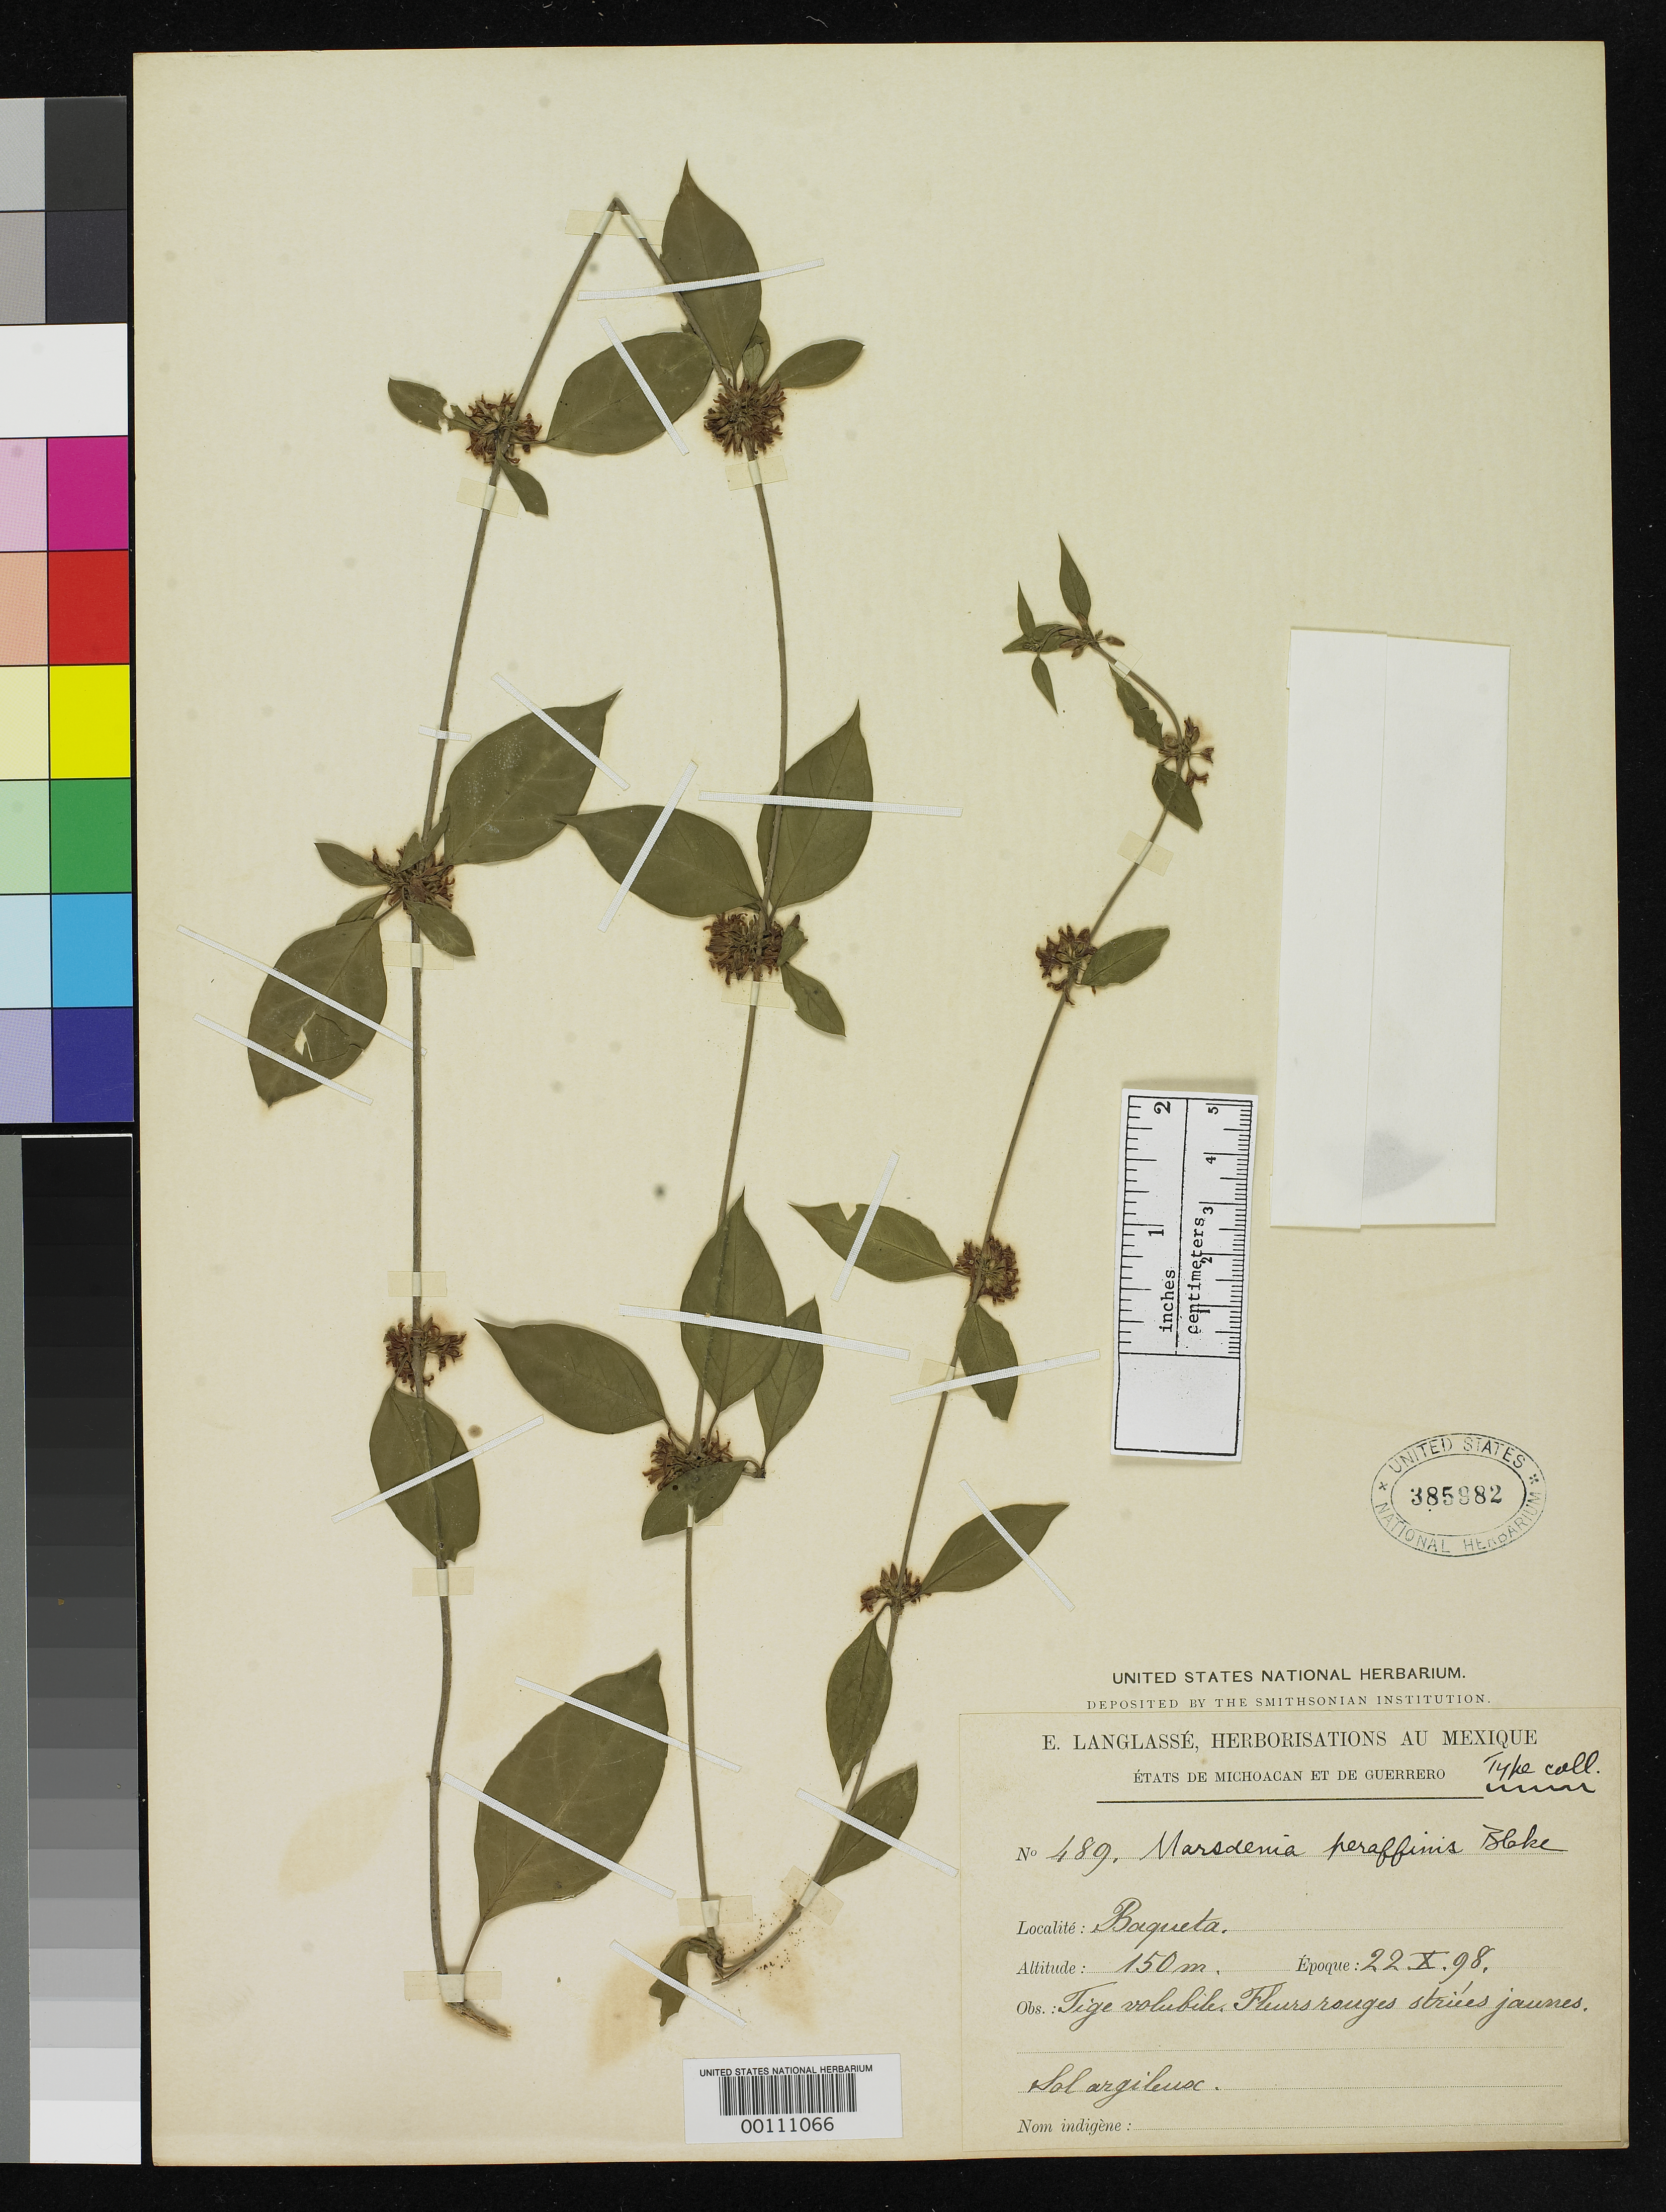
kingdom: Plantae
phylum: Tracheophyta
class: Magnoliopsida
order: Gentianales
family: Apocynaceae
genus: Marsdenia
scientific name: Marsdenia peraffinis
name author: S.F. Blake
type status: Isotype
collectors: E. Langlassé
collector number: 489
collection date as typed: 22 Oct 1898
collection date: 1898-10-22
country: Mexico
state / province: Guerrero / Michoacán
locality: Baqueta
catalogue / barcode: US 385982